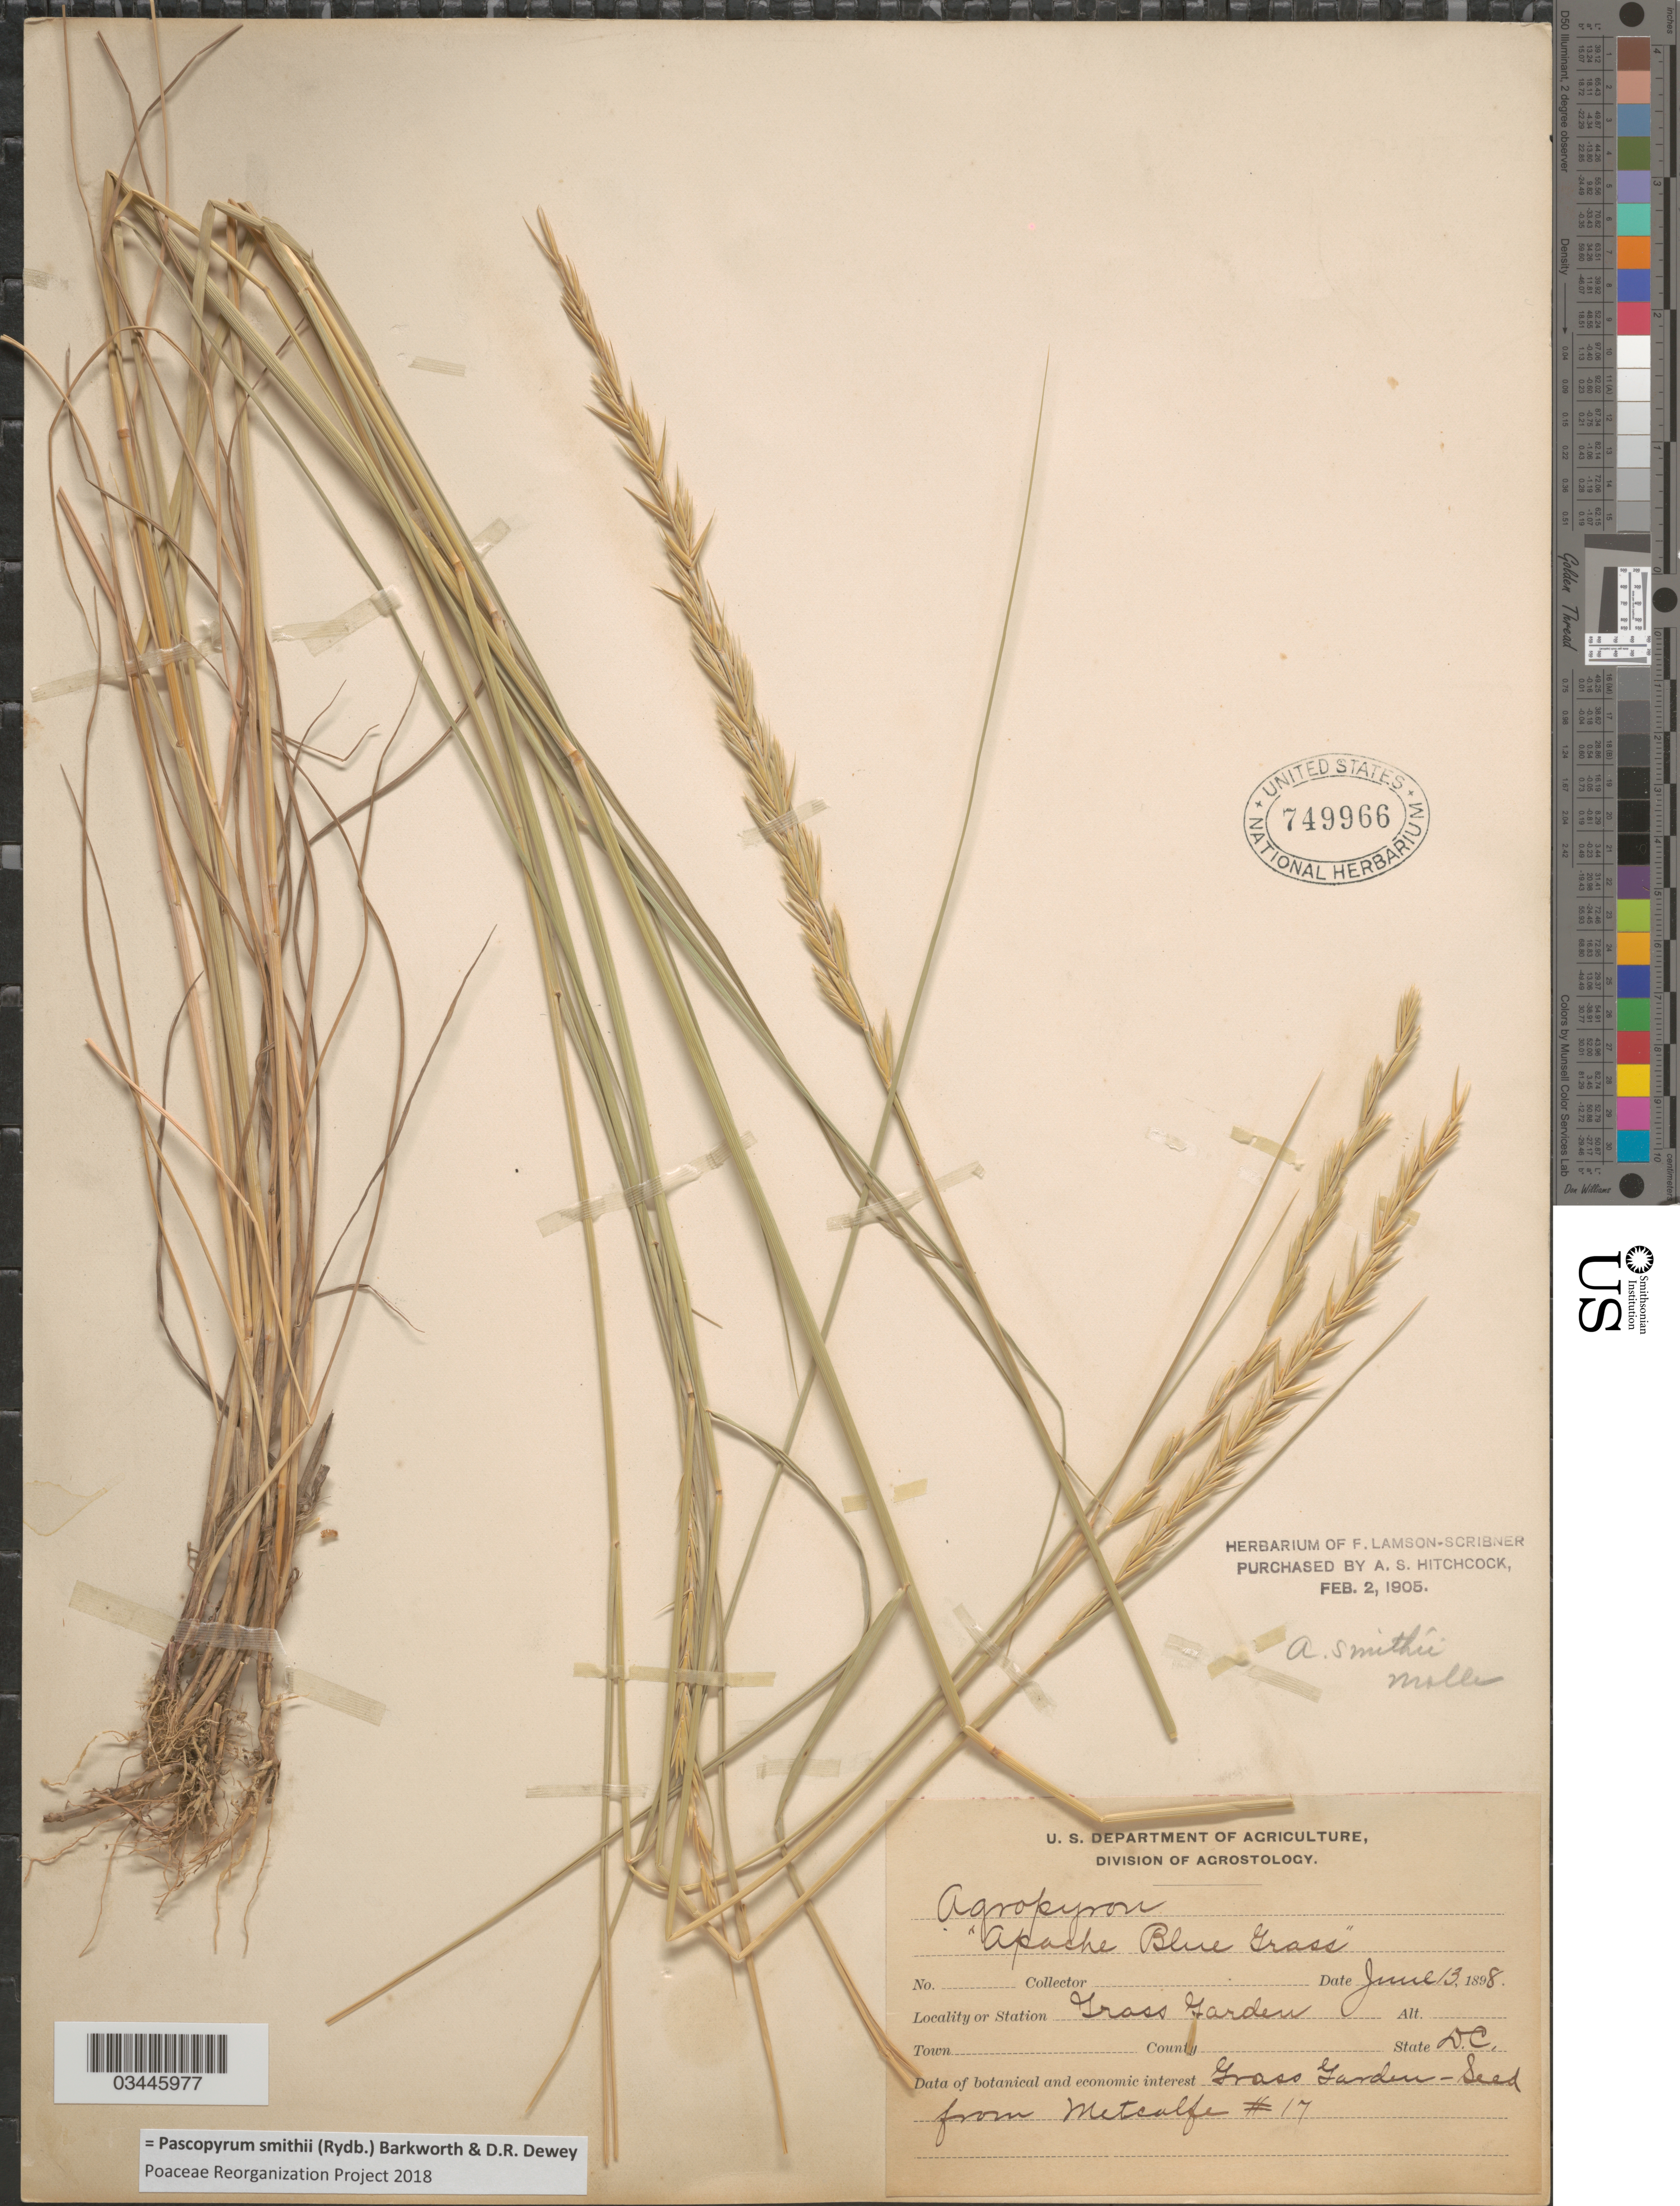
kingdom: Plantae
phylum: Tracheophyta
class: Liliopsida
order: Poales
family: Poaceae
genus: Pascopyrum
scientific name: Pascopyrum smithii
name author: (Rydb.) Barkworth & Dewey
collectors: ex herb. F. Lamson Scribner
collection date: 1898-06-13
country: United States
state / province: District of Columbia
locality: Grass Garden.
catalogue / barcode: US 749966